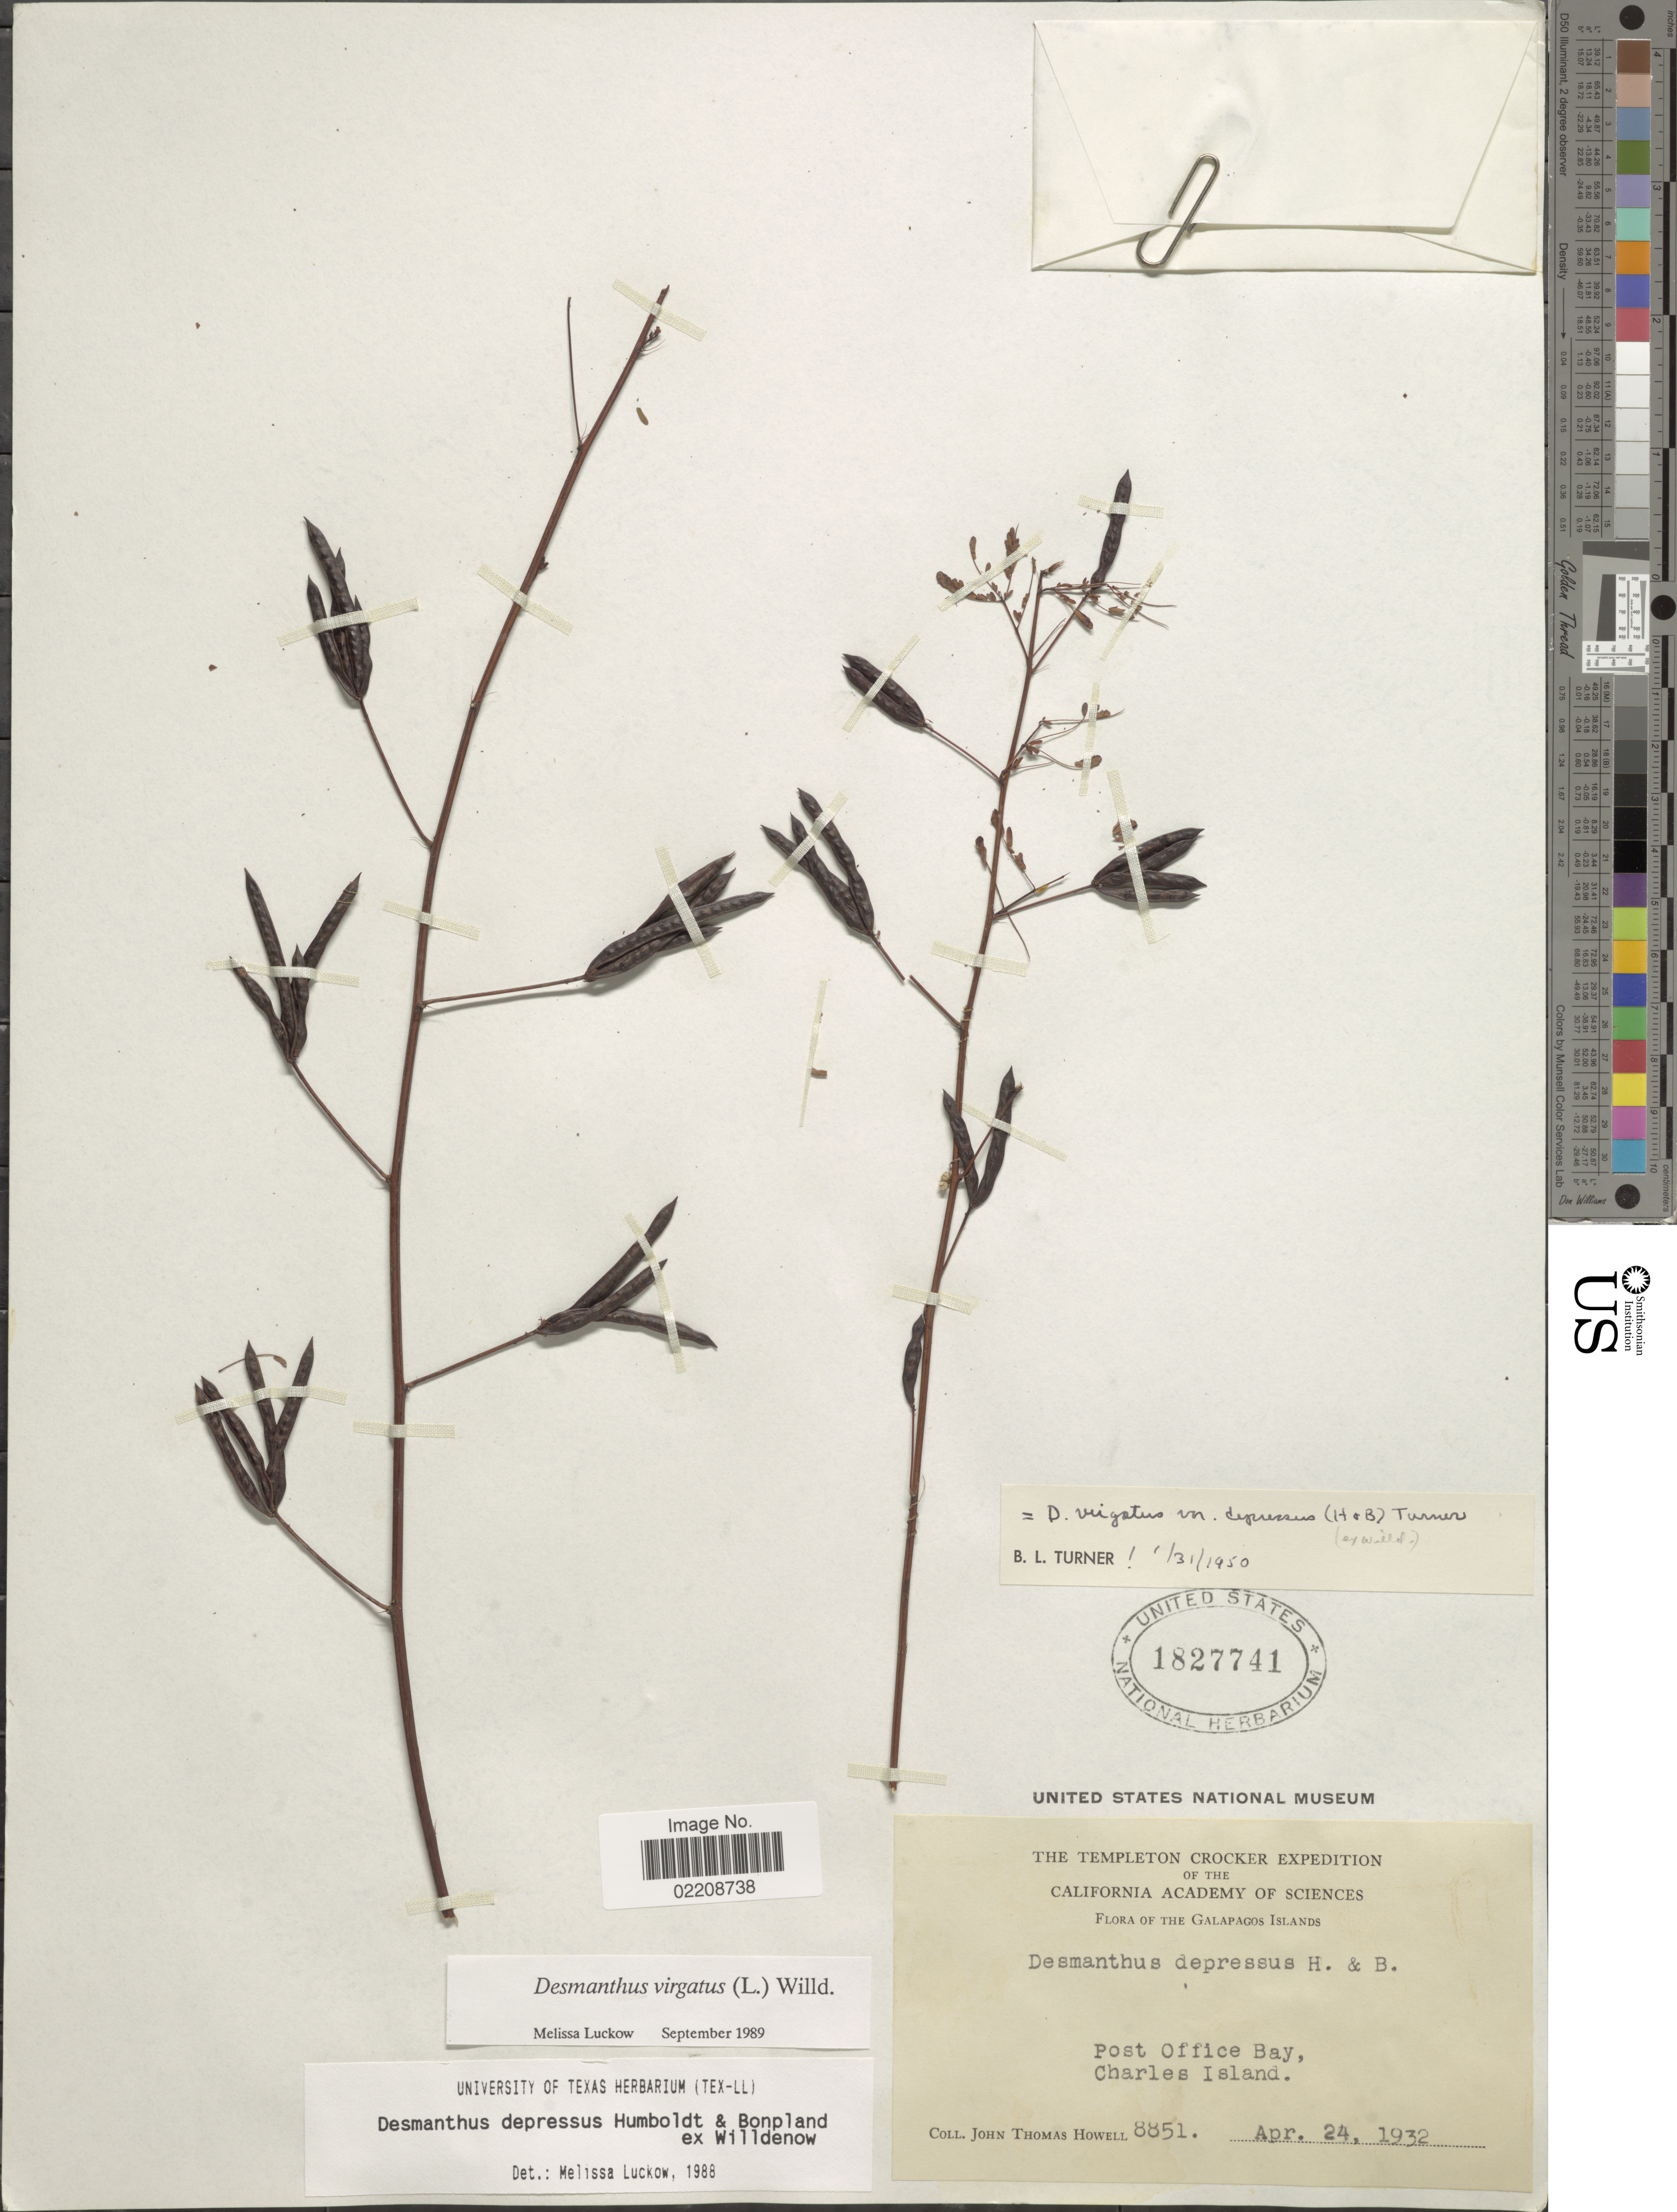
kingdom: Plantae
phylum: Tracheophyta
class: Magnoliopsida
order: Fabales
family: Fabaceae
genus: Desmanthus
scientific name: Desmanthus virgatus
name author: (L.) Willd.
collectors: J. T. Howell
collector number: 8851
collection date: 1932-04-24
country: Ecuador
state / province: Colón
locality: Galapagos Islands, Post Office Bay, Charles Island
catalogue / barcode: US 1827741